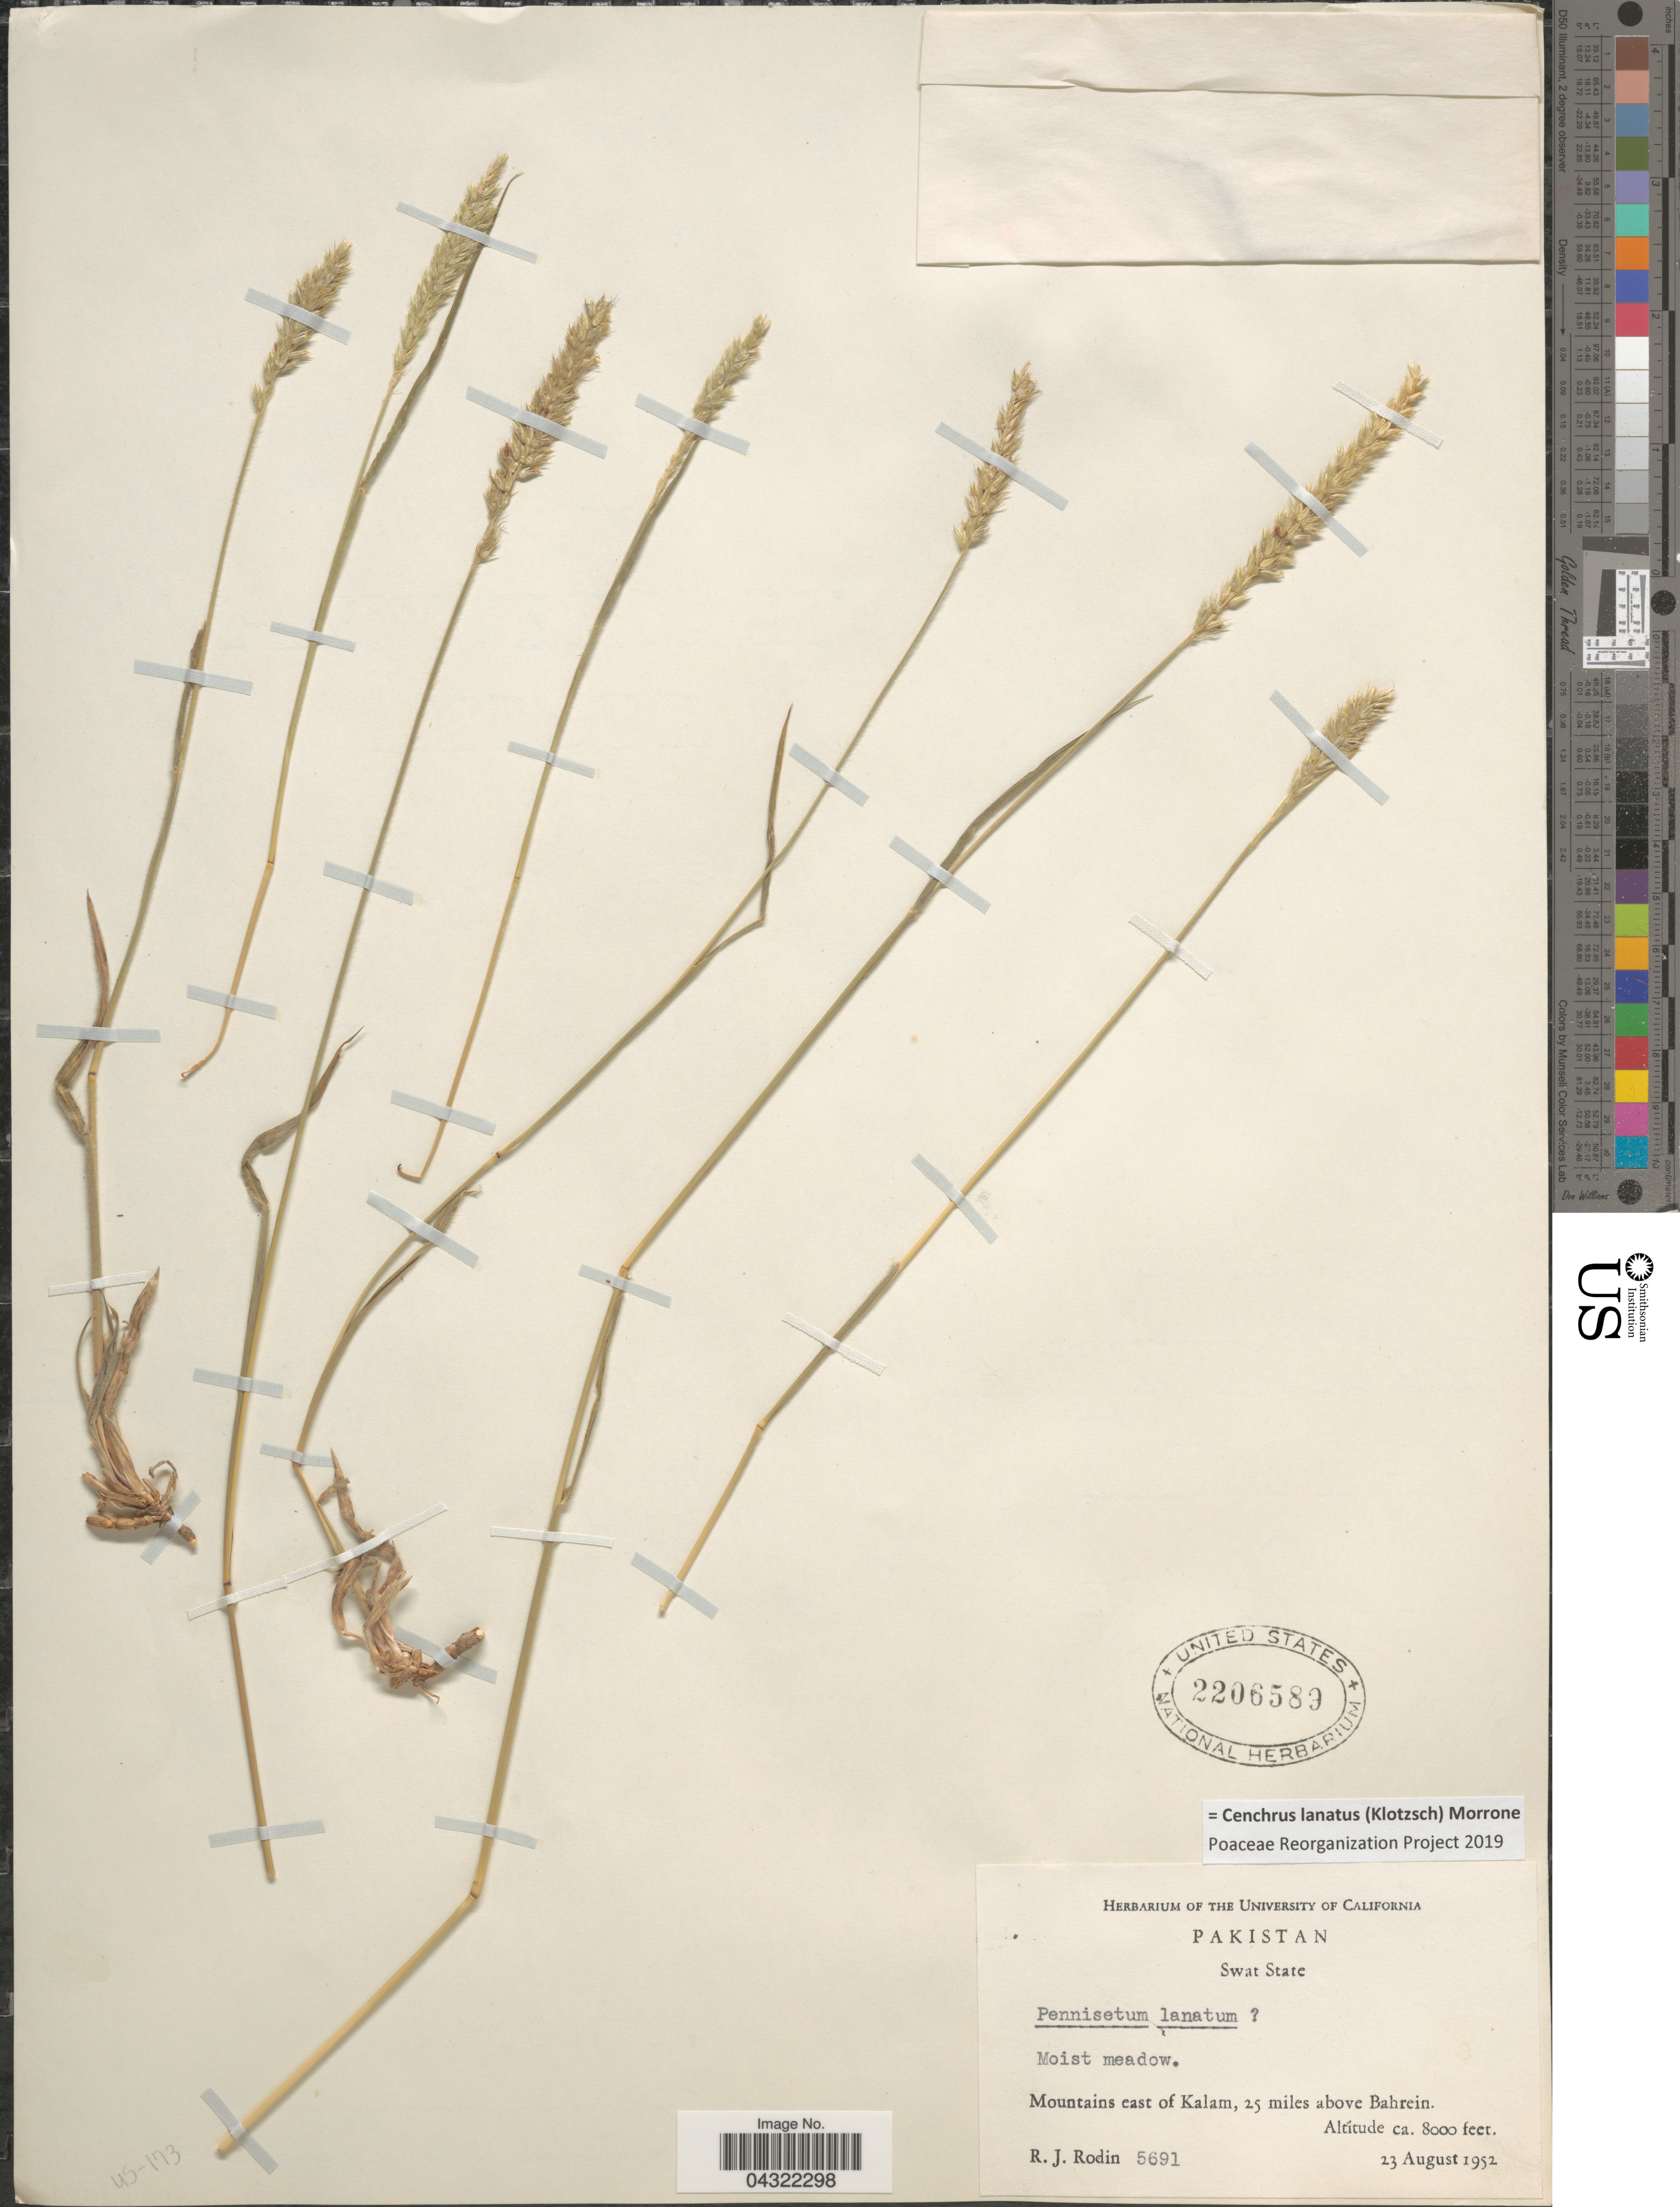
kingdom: Plantae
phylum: Tracheophyta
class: Liliopsida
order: Poales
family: Poaceae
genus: Cenchrus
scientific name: Cenchrus lanatus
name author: (Klotzsch) Morrone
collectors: R. J. Rodin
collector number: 5691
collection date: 1952-08-23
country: Pakistan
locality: Swat State. Mountains east of Kalam, 25 miles above Bahrein.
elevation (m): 2438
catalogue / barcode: US 2206589